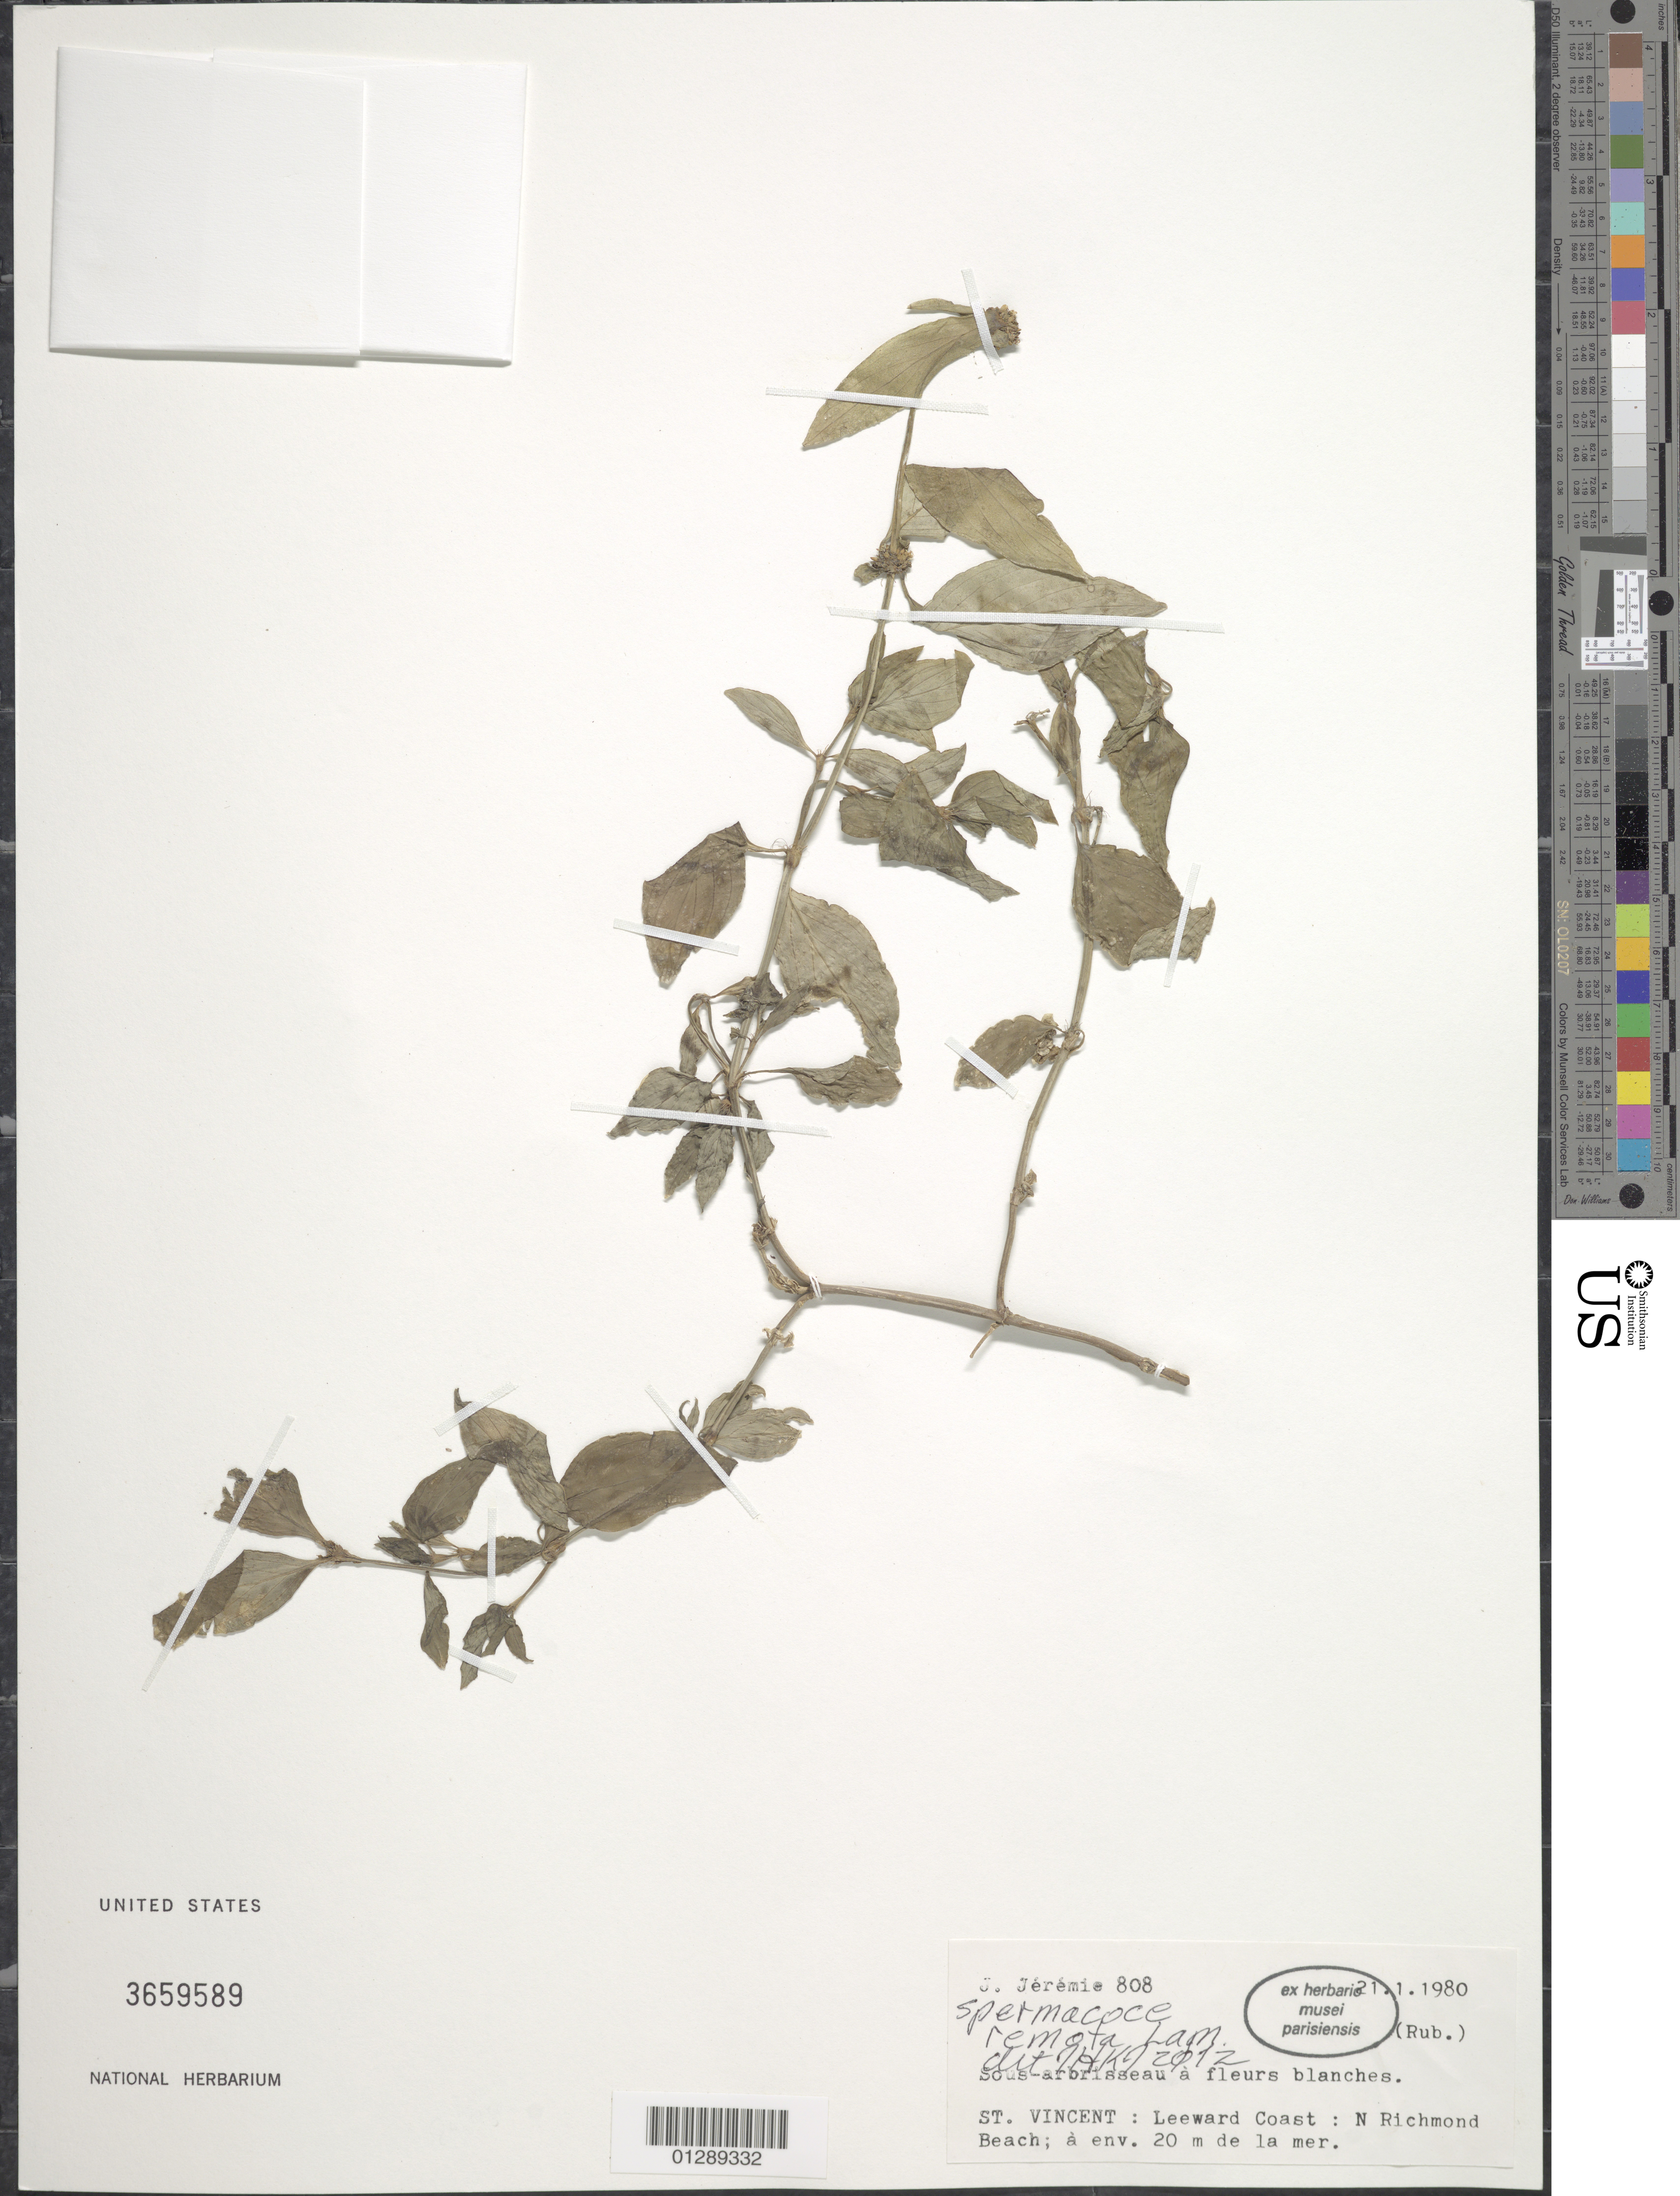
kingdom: Plantae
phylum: Tracheophyta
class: Magnoliopsida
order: Gentianales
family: Rubiaceae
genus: Spermacoce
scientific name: Spermacoce remota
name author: Lam.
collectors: J. Jérémie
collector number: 808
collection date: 1980-01-21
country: St. Vincent - Grenadines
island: St. Vincent I.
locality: Leeward Coast, N Richmond Beach, à env. 20 m de la mer.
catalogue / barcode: US 3659589